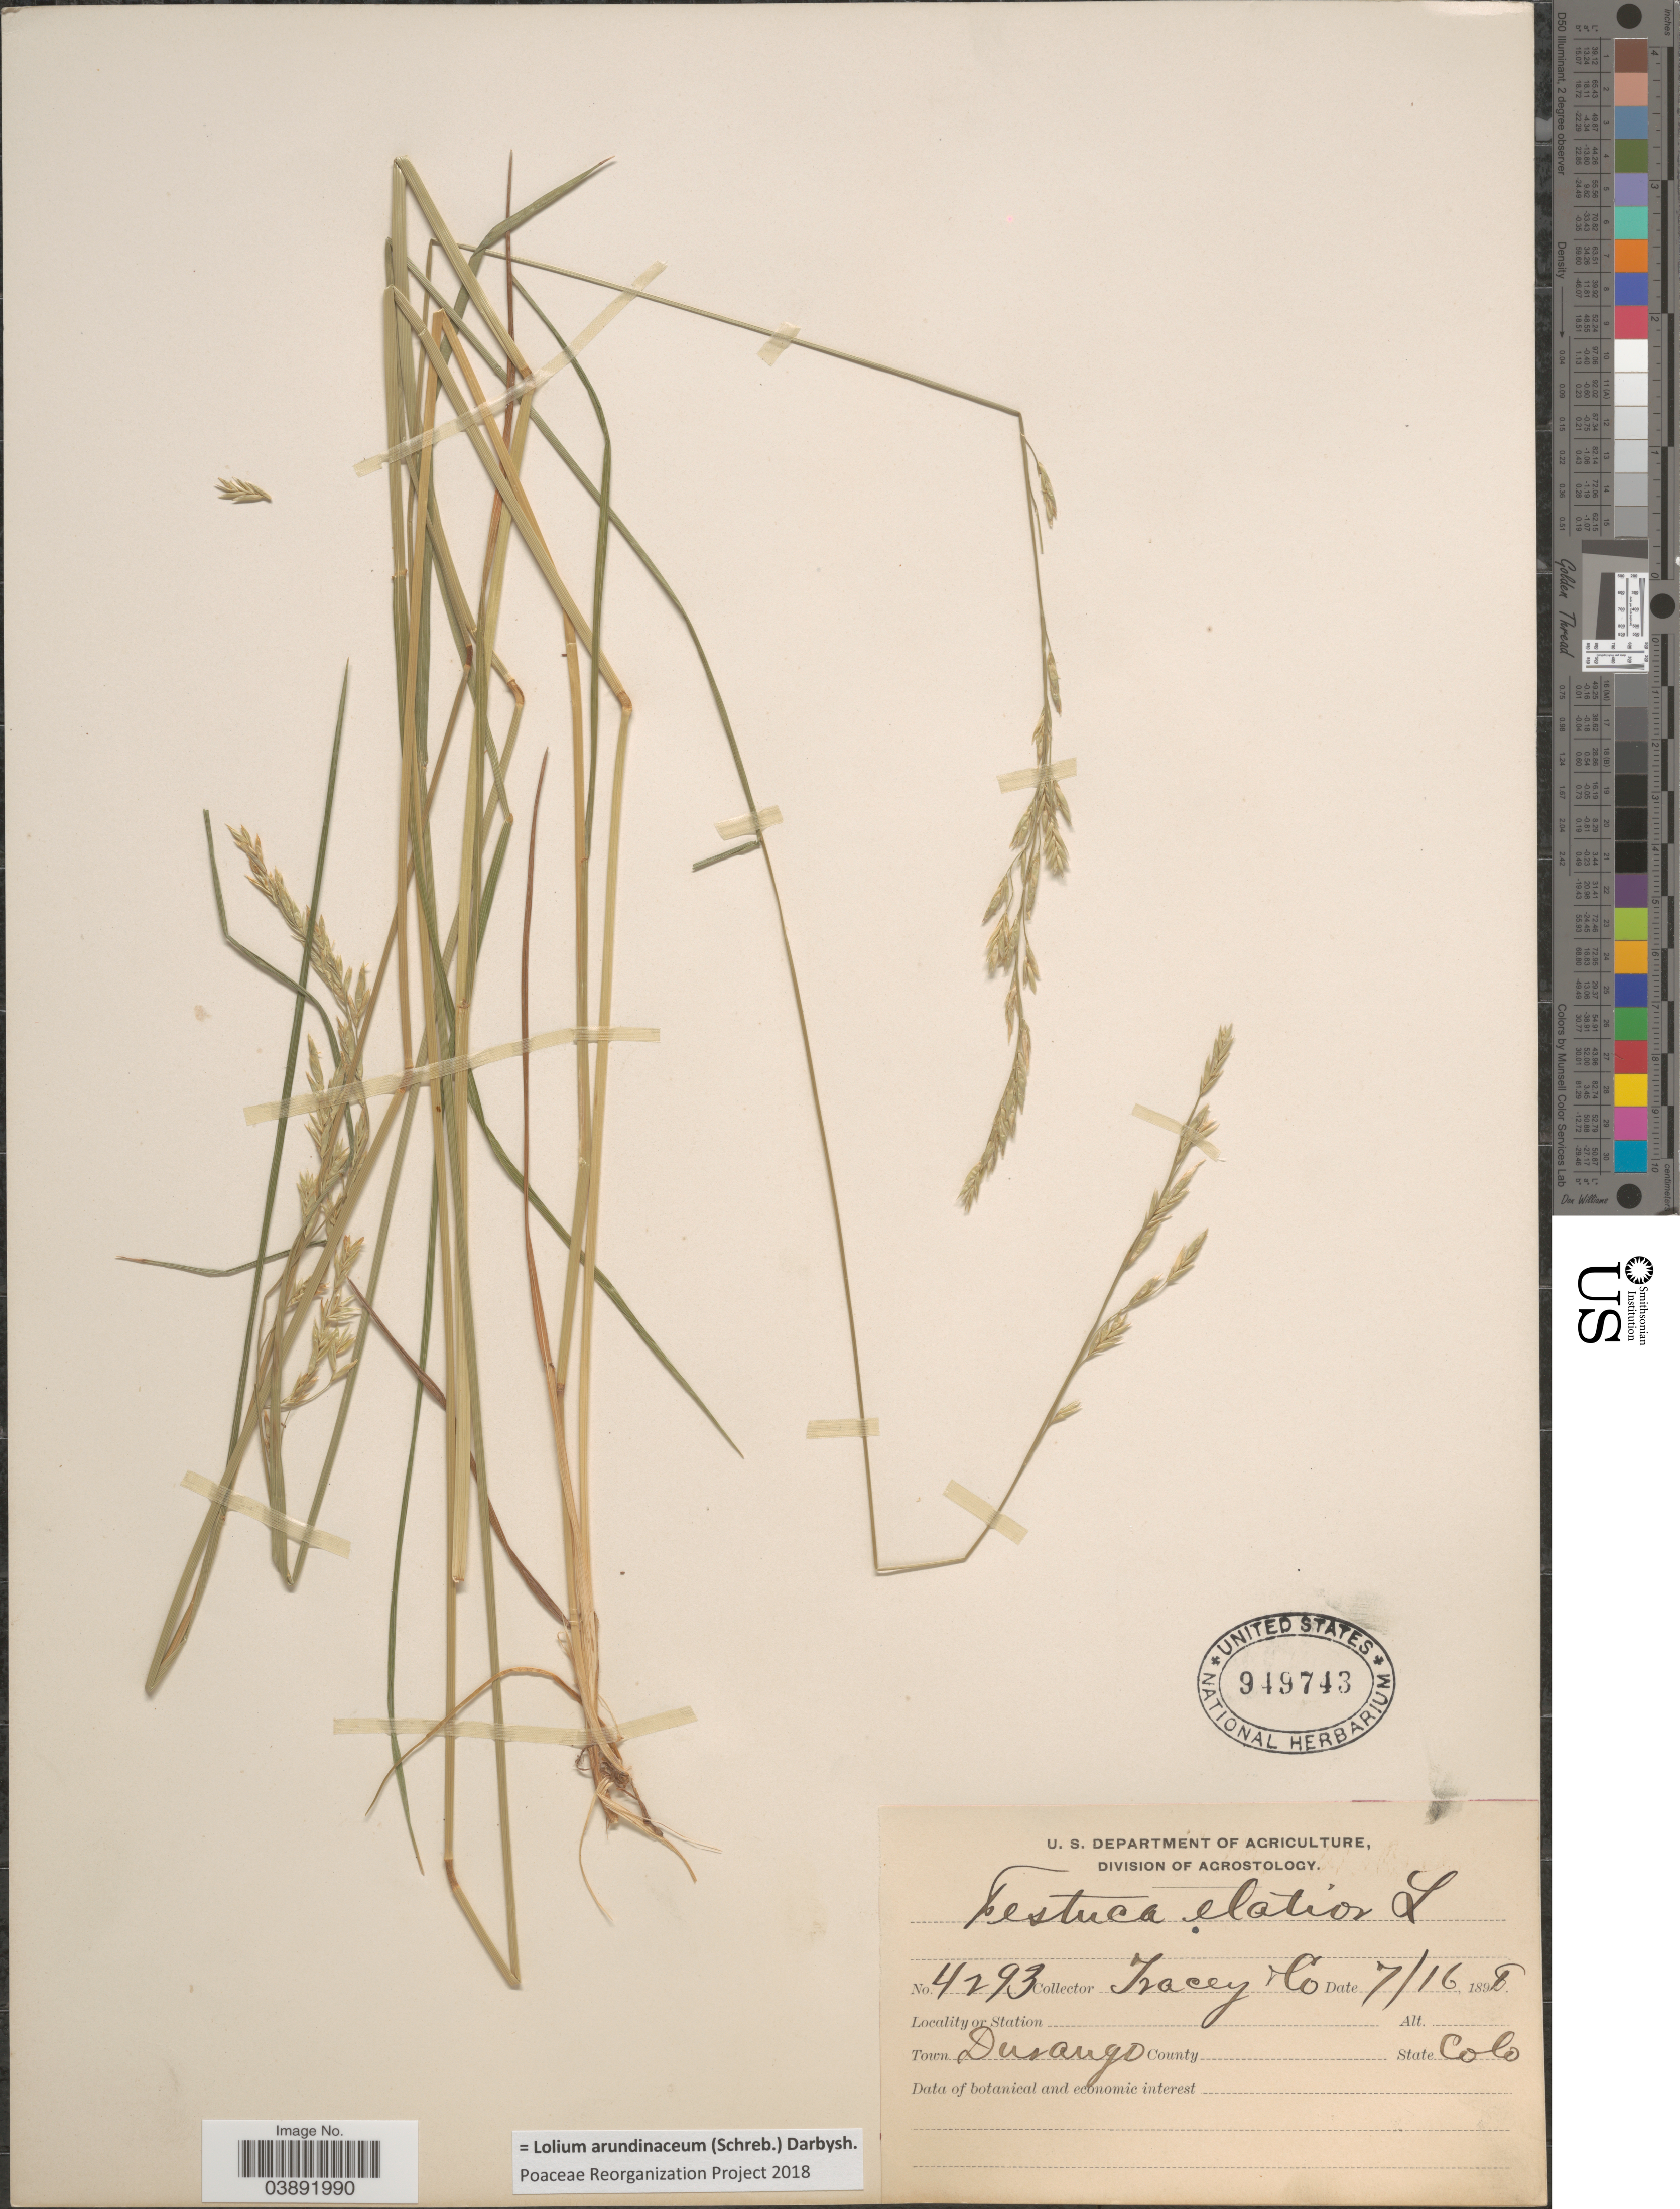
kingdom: Plantae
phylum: Tracheophyta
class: Liliopsida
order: Poales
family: Poaceae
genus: Lolium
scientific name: Lolium arundinaceum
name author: (Schreb.) Darbysh.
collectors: Tracey & et al.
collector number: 4293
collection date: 1898-07-16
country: United States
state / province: Colorado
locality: Town Durango.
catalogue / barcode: US 949743